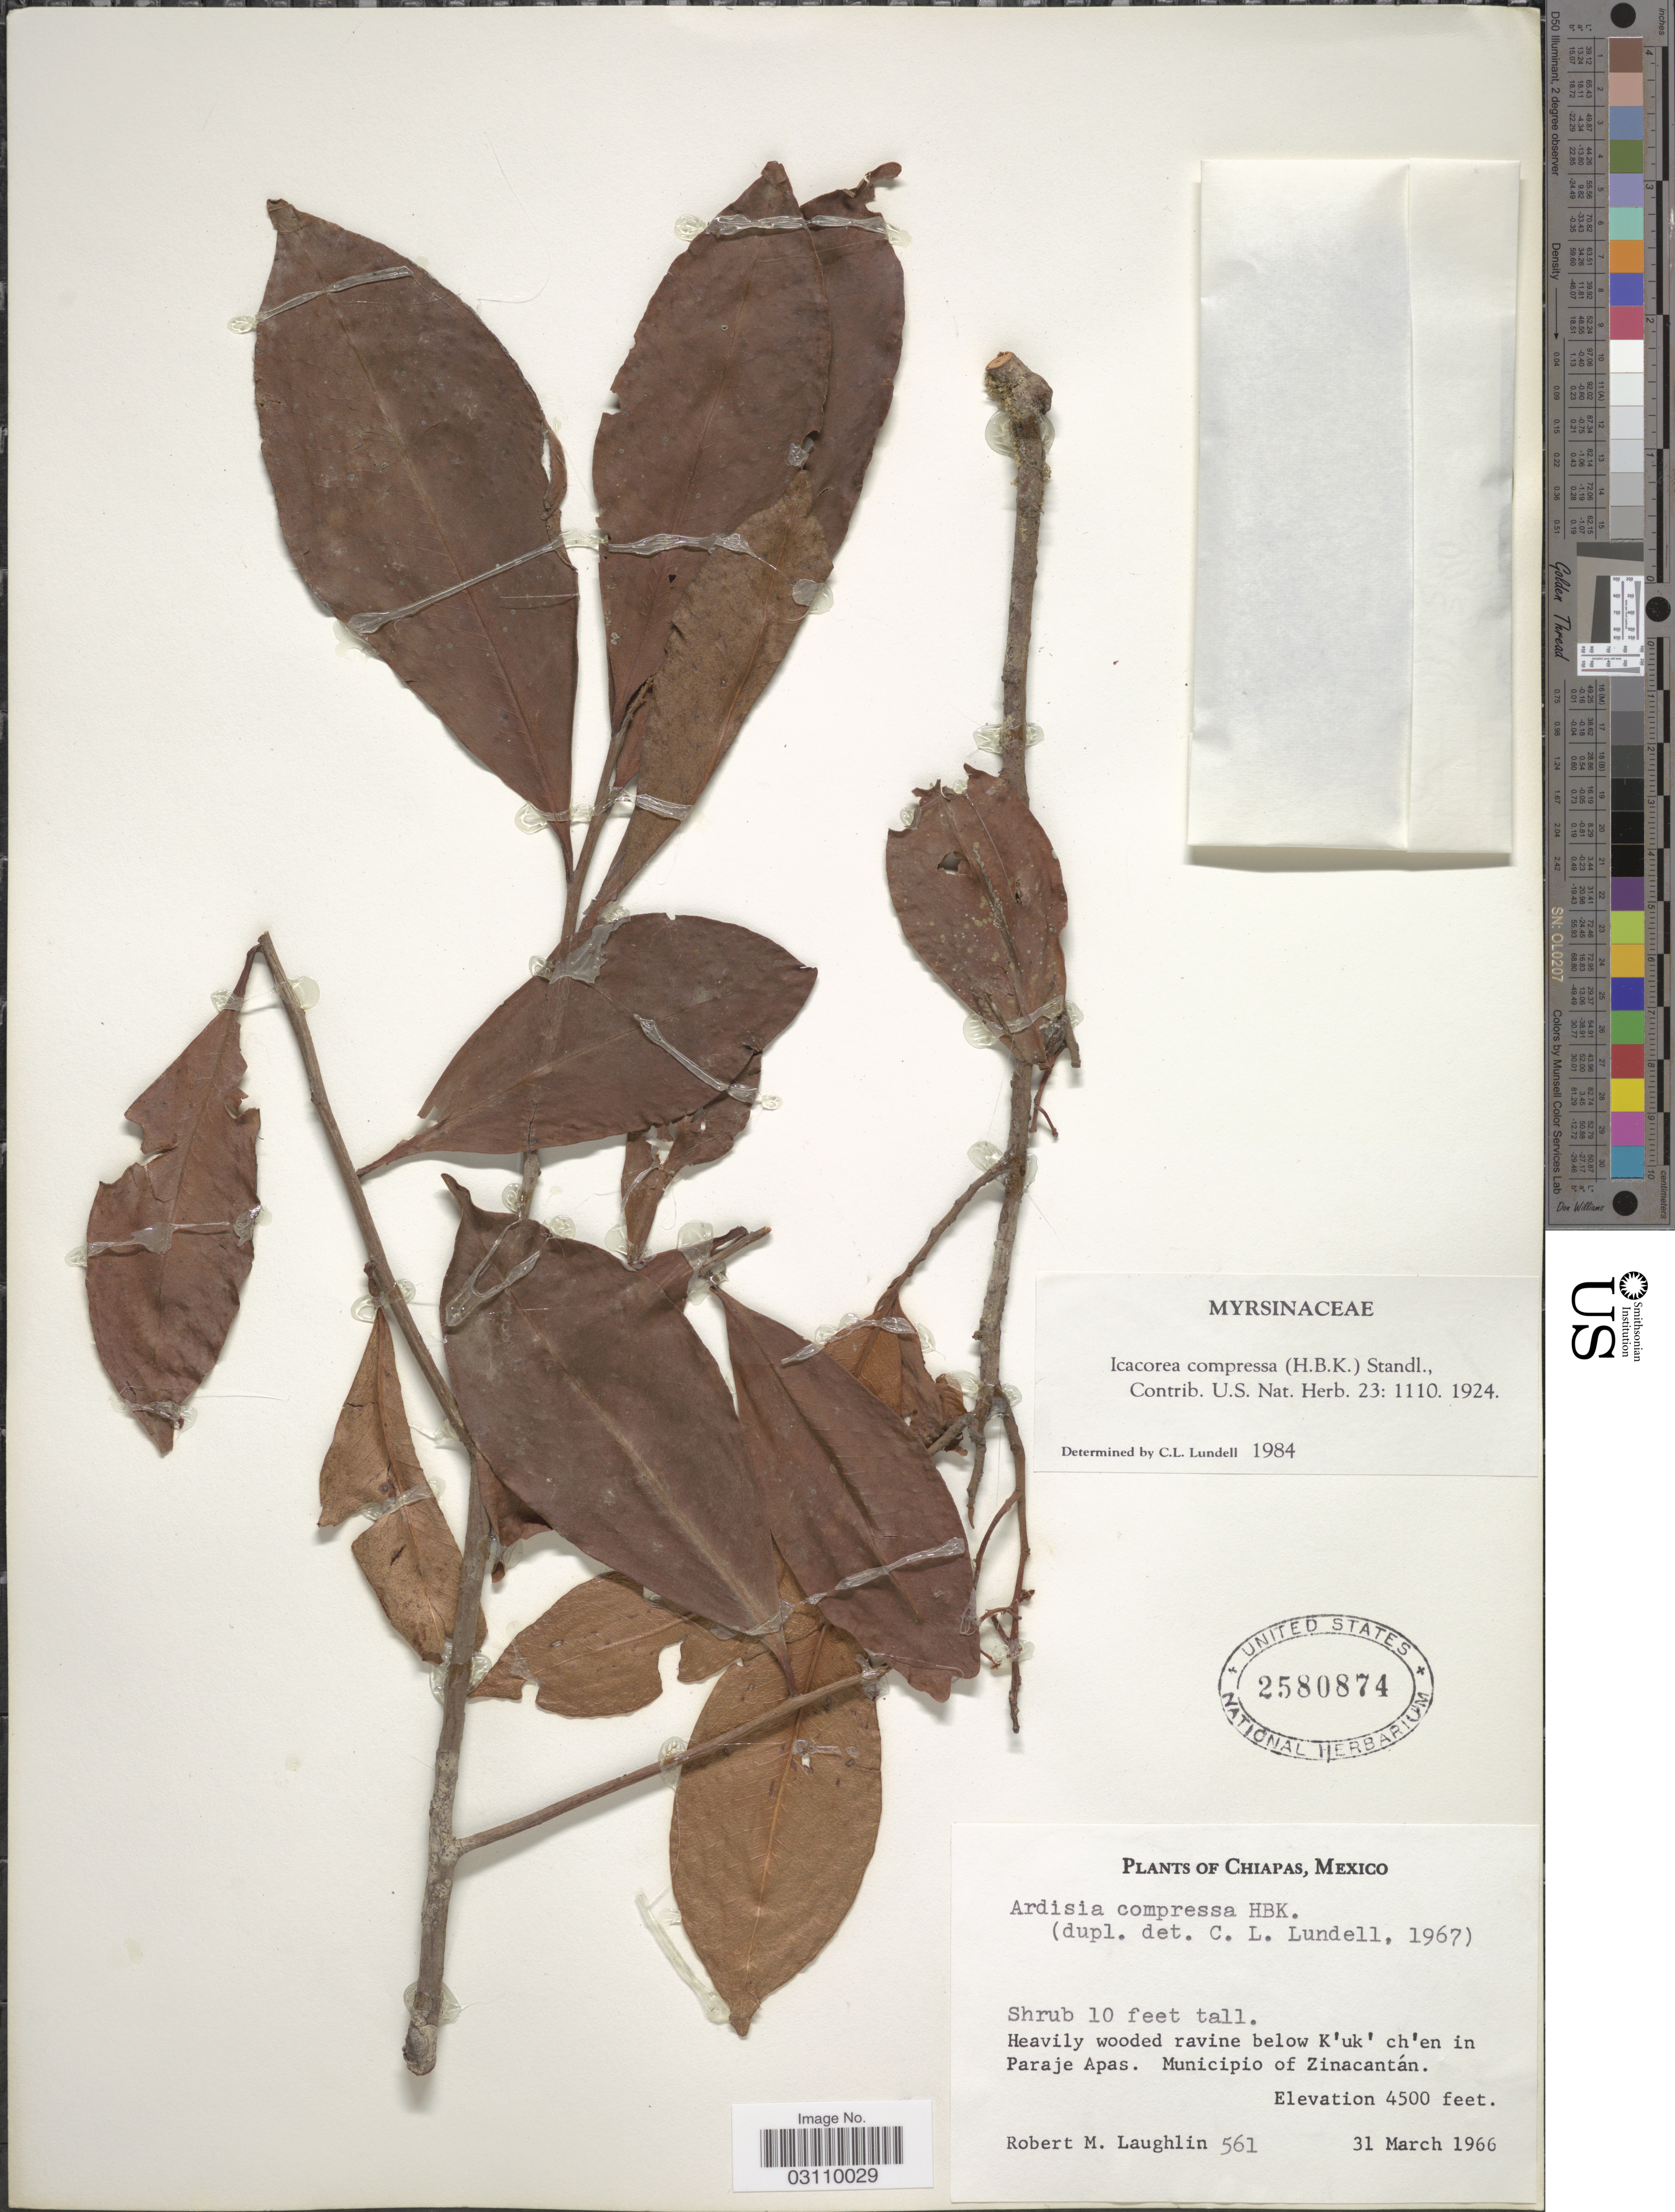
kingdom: Plantae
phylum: Tracheophyta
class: Magnoliopsida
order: Ericales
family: Primulaceae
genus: Ardisia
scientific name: Ardisia compressa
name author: Kunth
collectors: R. M. Laughlin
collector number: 561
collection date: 1966-03-31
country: Mexico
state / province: Chiapas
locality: Heavily wooded ravine below K'uk' ch'en in Paraje Apas. Municipio of Zinacantán.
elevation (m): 1372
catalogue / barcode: US 2580874